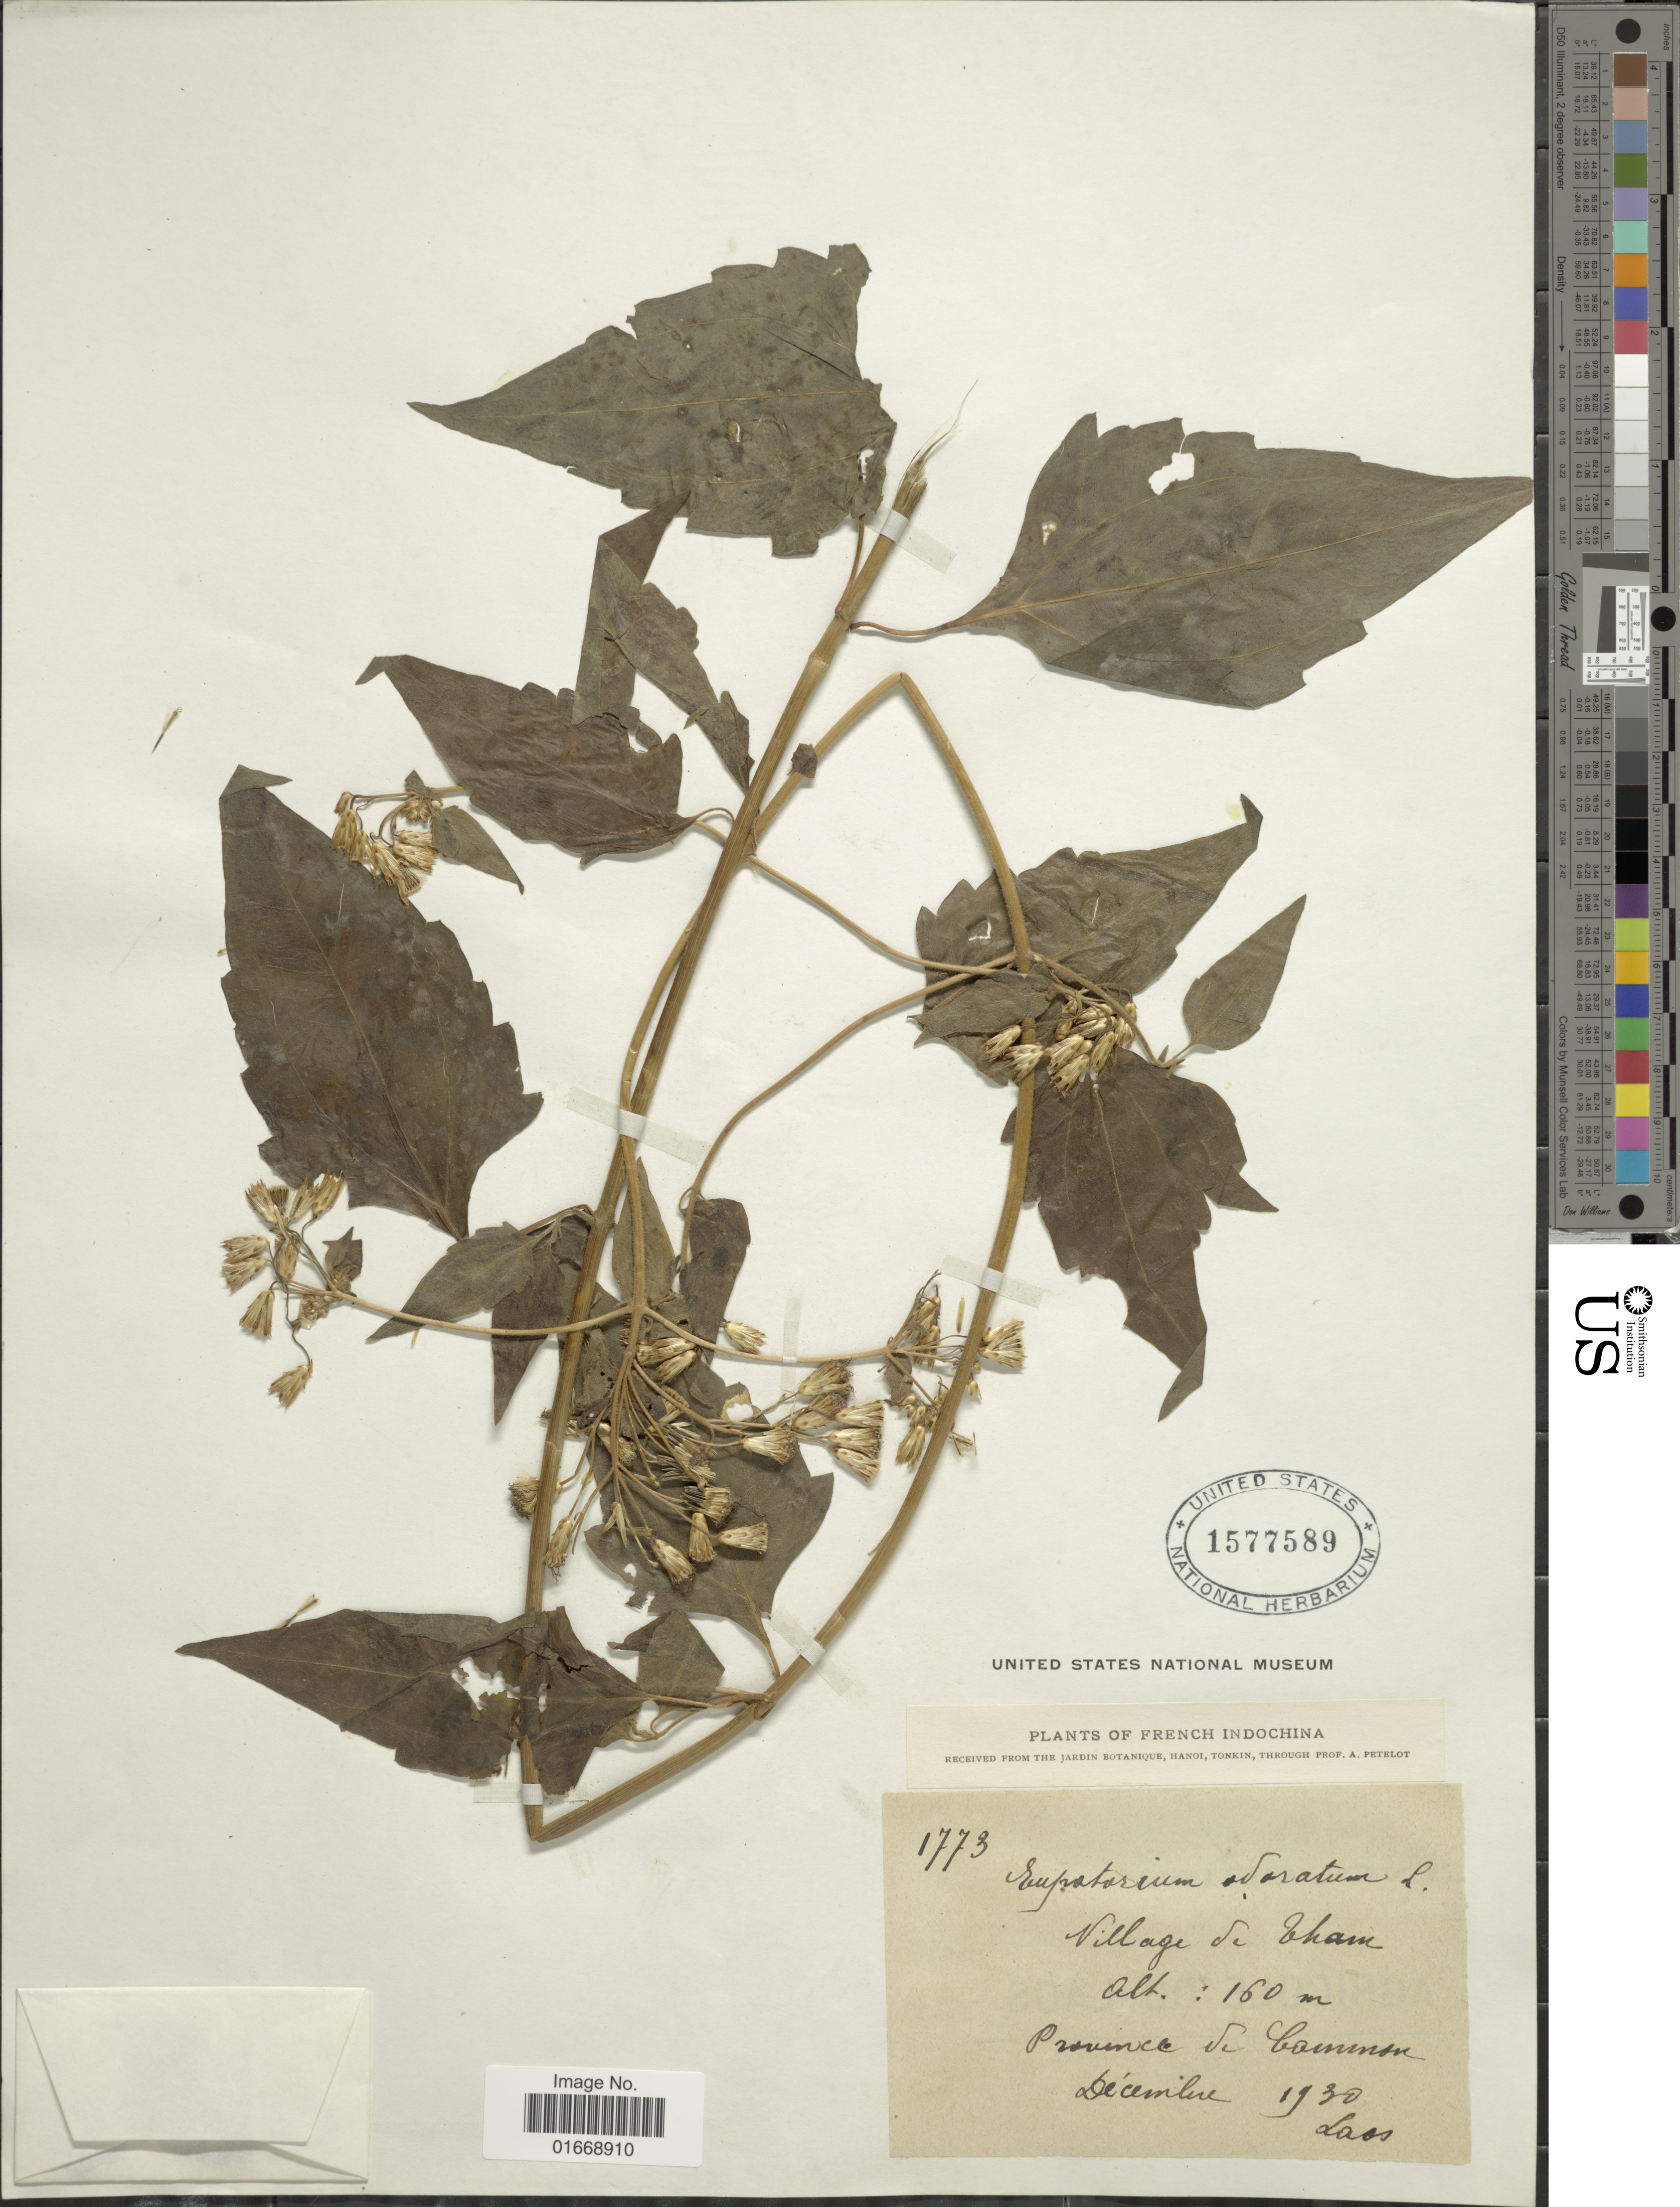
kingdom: Plantae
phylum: Tracheophyta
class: Magnoliopsida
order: Asterales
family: Asteraceae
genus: Chromolaena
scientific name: Chromolaena odorata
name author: (L.) R.M. King & H. Rob.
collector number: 1773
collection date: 1930-12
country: Laos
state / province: Khammouan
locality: French Indochina, Village de Tham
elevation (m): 160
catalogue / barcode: US 1577589